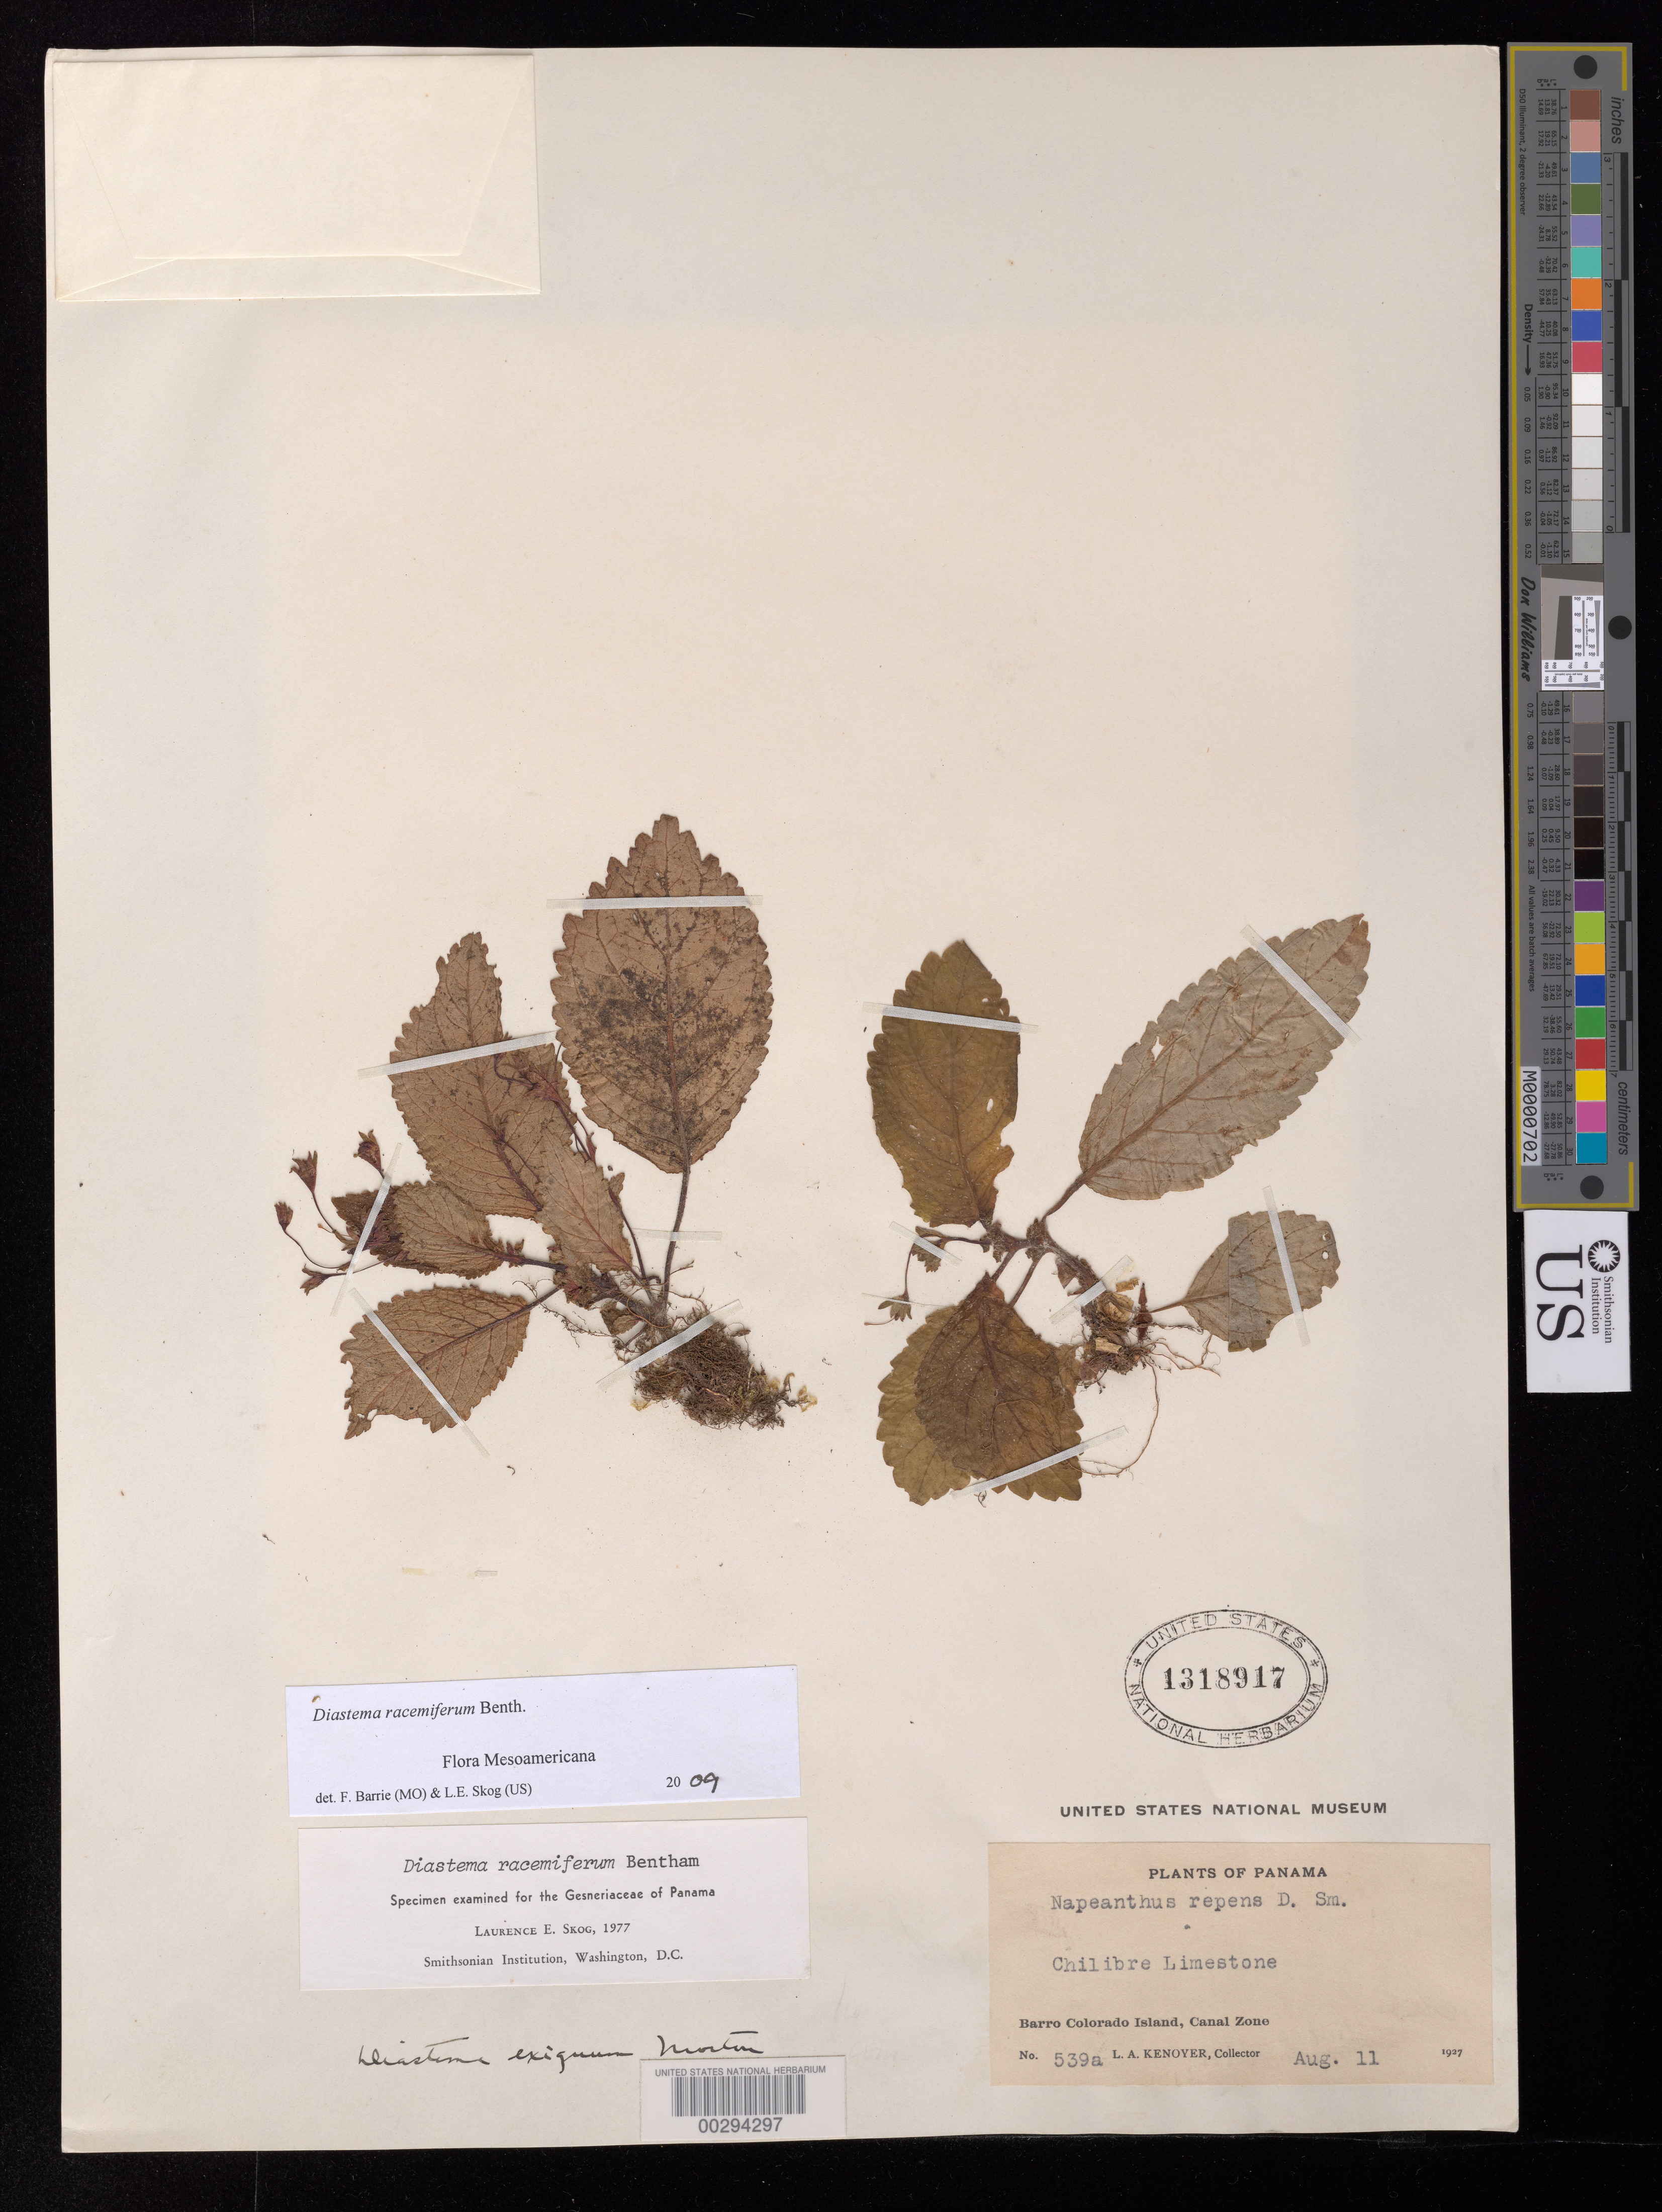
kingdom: Plantae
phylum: Tracheophyta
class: Magnoliopsida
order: Lamiales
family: Gesneriaceae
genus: Diastema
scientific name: Diastema racemiferum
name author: Benth.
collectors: L. A. Kenoyer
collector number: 539 a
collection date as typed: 11 Aug 1927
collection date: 1927-08-11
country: Panama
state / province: Panamá Oeste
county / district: Canal Zone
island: Barro Colorado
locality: Barro Colorado Island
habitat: Chilibre limestone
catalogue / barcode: US 1318917